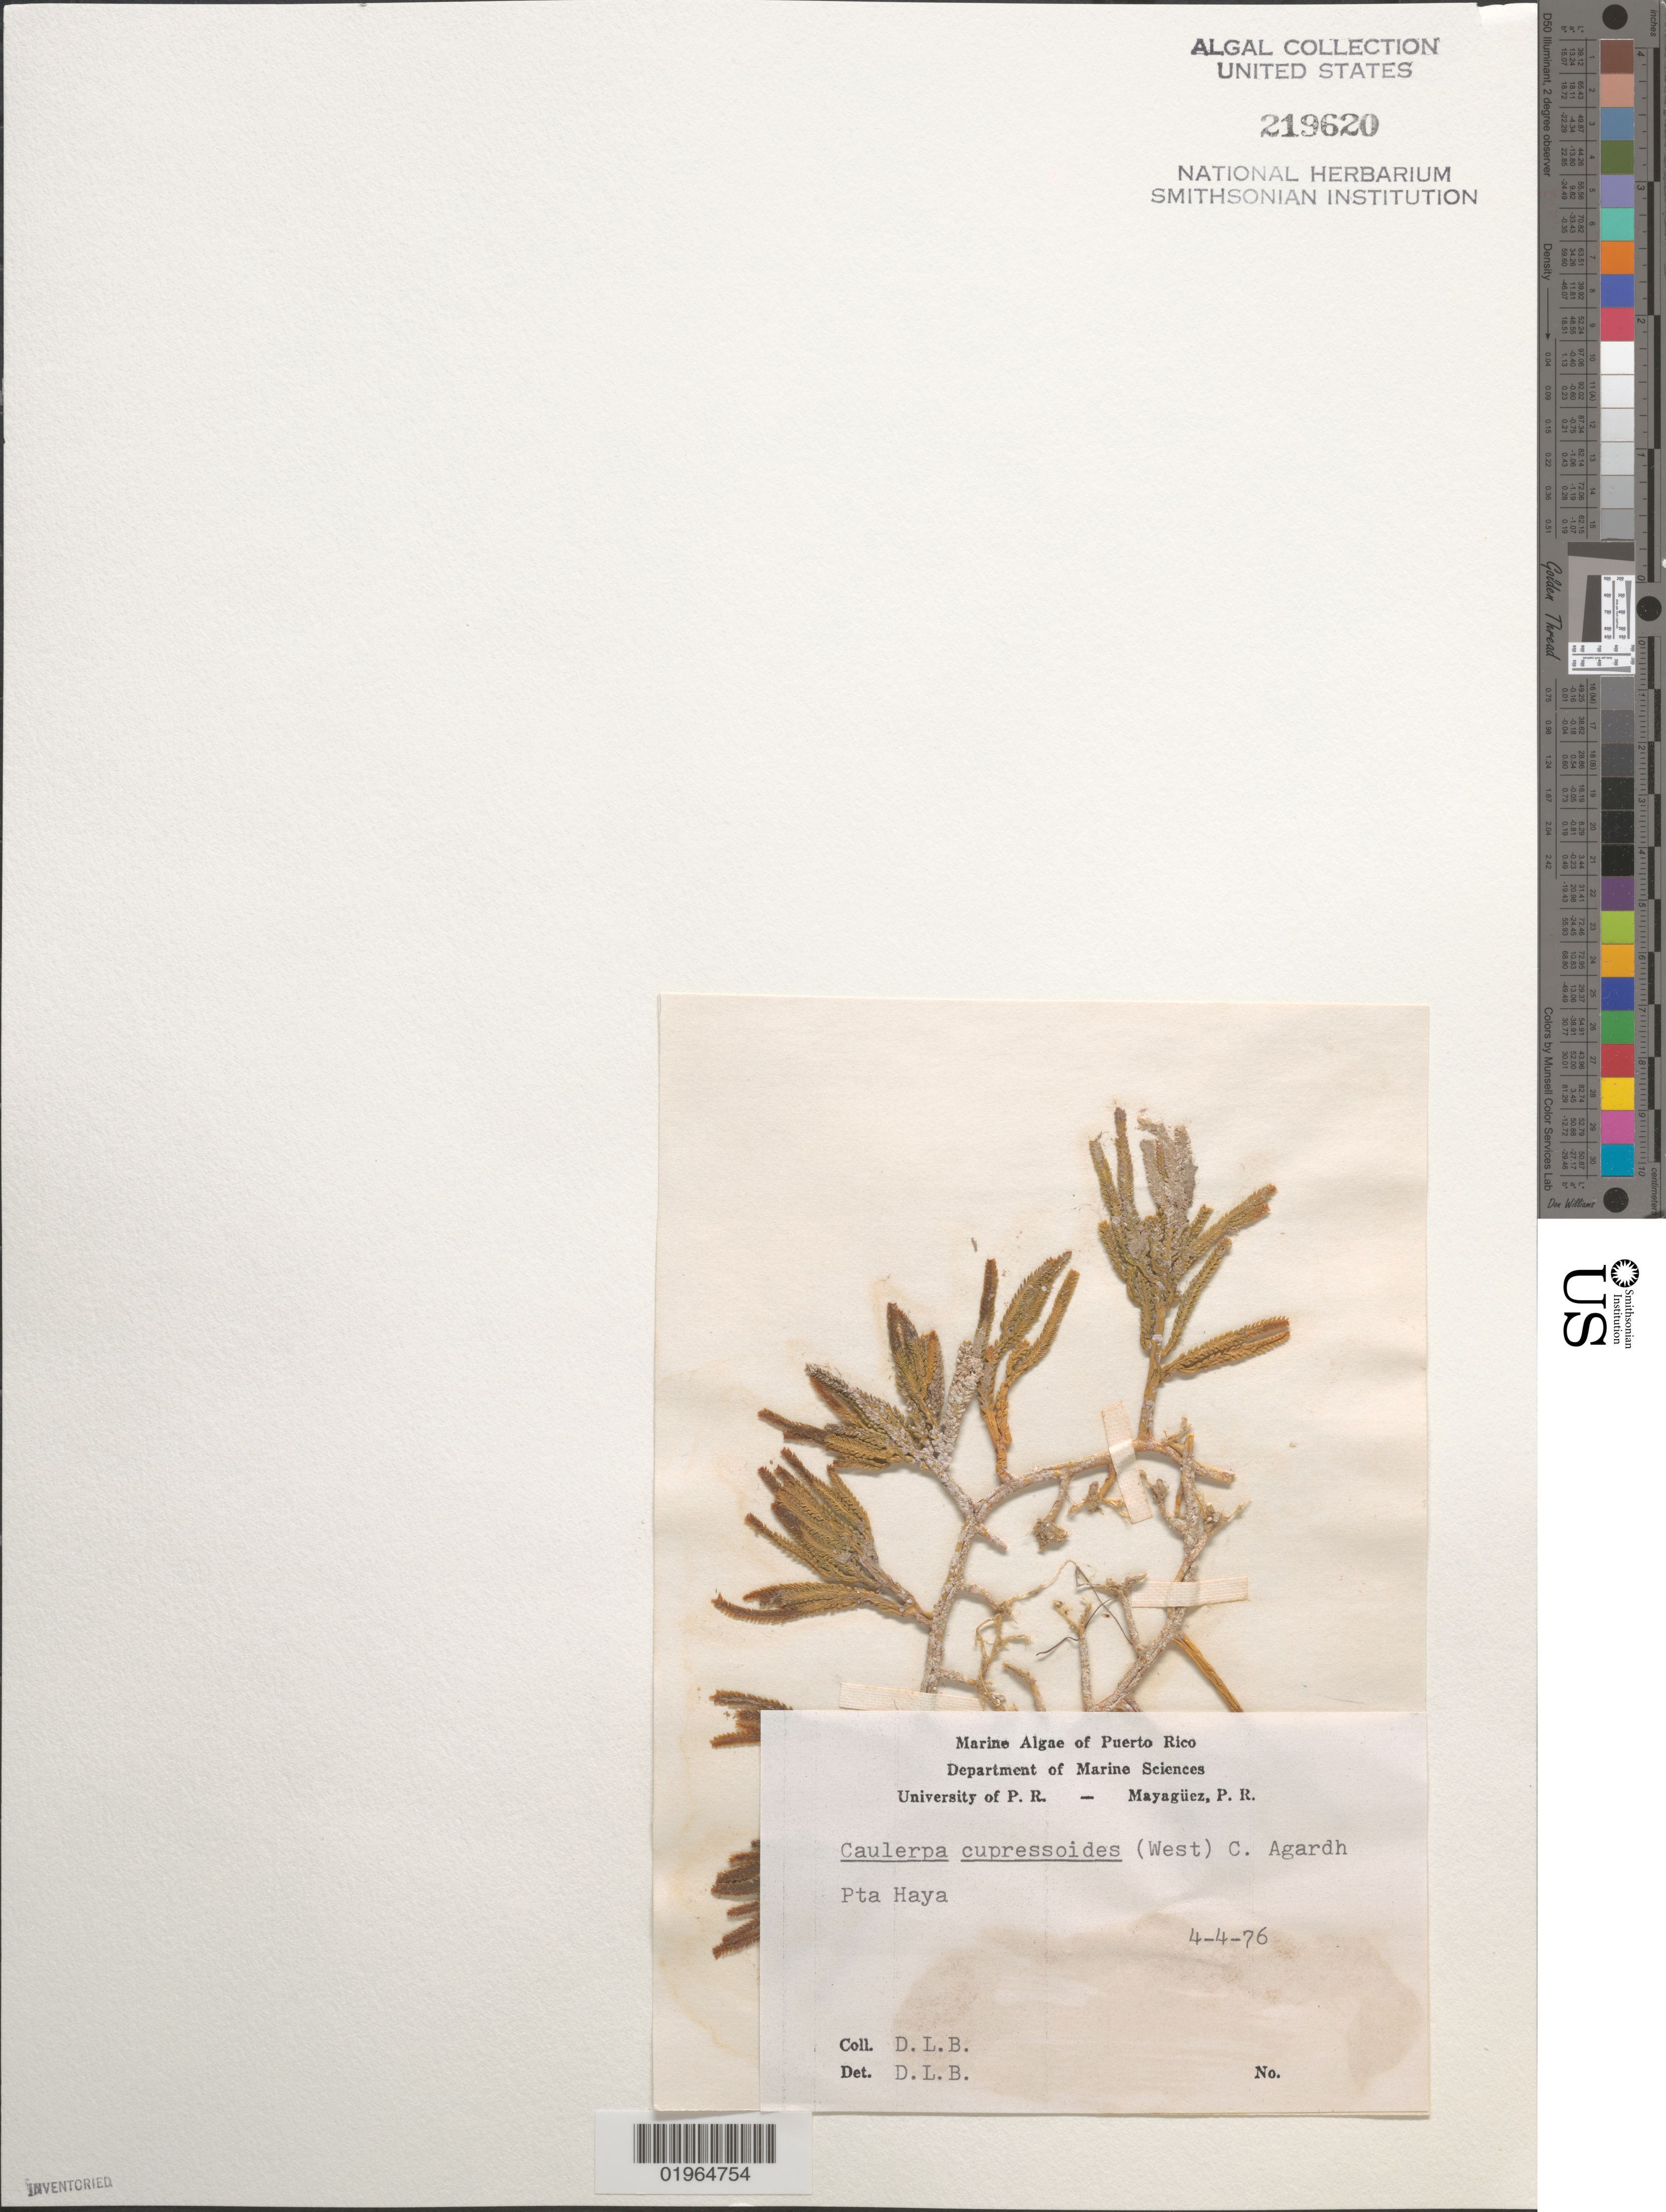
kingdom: Plantae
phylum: Chlorophyta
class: Ulvophyceae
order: Bryopsidales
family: Caulerpaceae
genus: Caulerpa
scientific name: Caulerpa cupressoides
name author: (Vahl) C. Agardh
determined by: Ballantine, D. L.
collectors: D.L. Ballantine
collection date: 1976-04-04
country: Puerto Rico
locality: Punta Haya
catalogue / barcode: US 219620